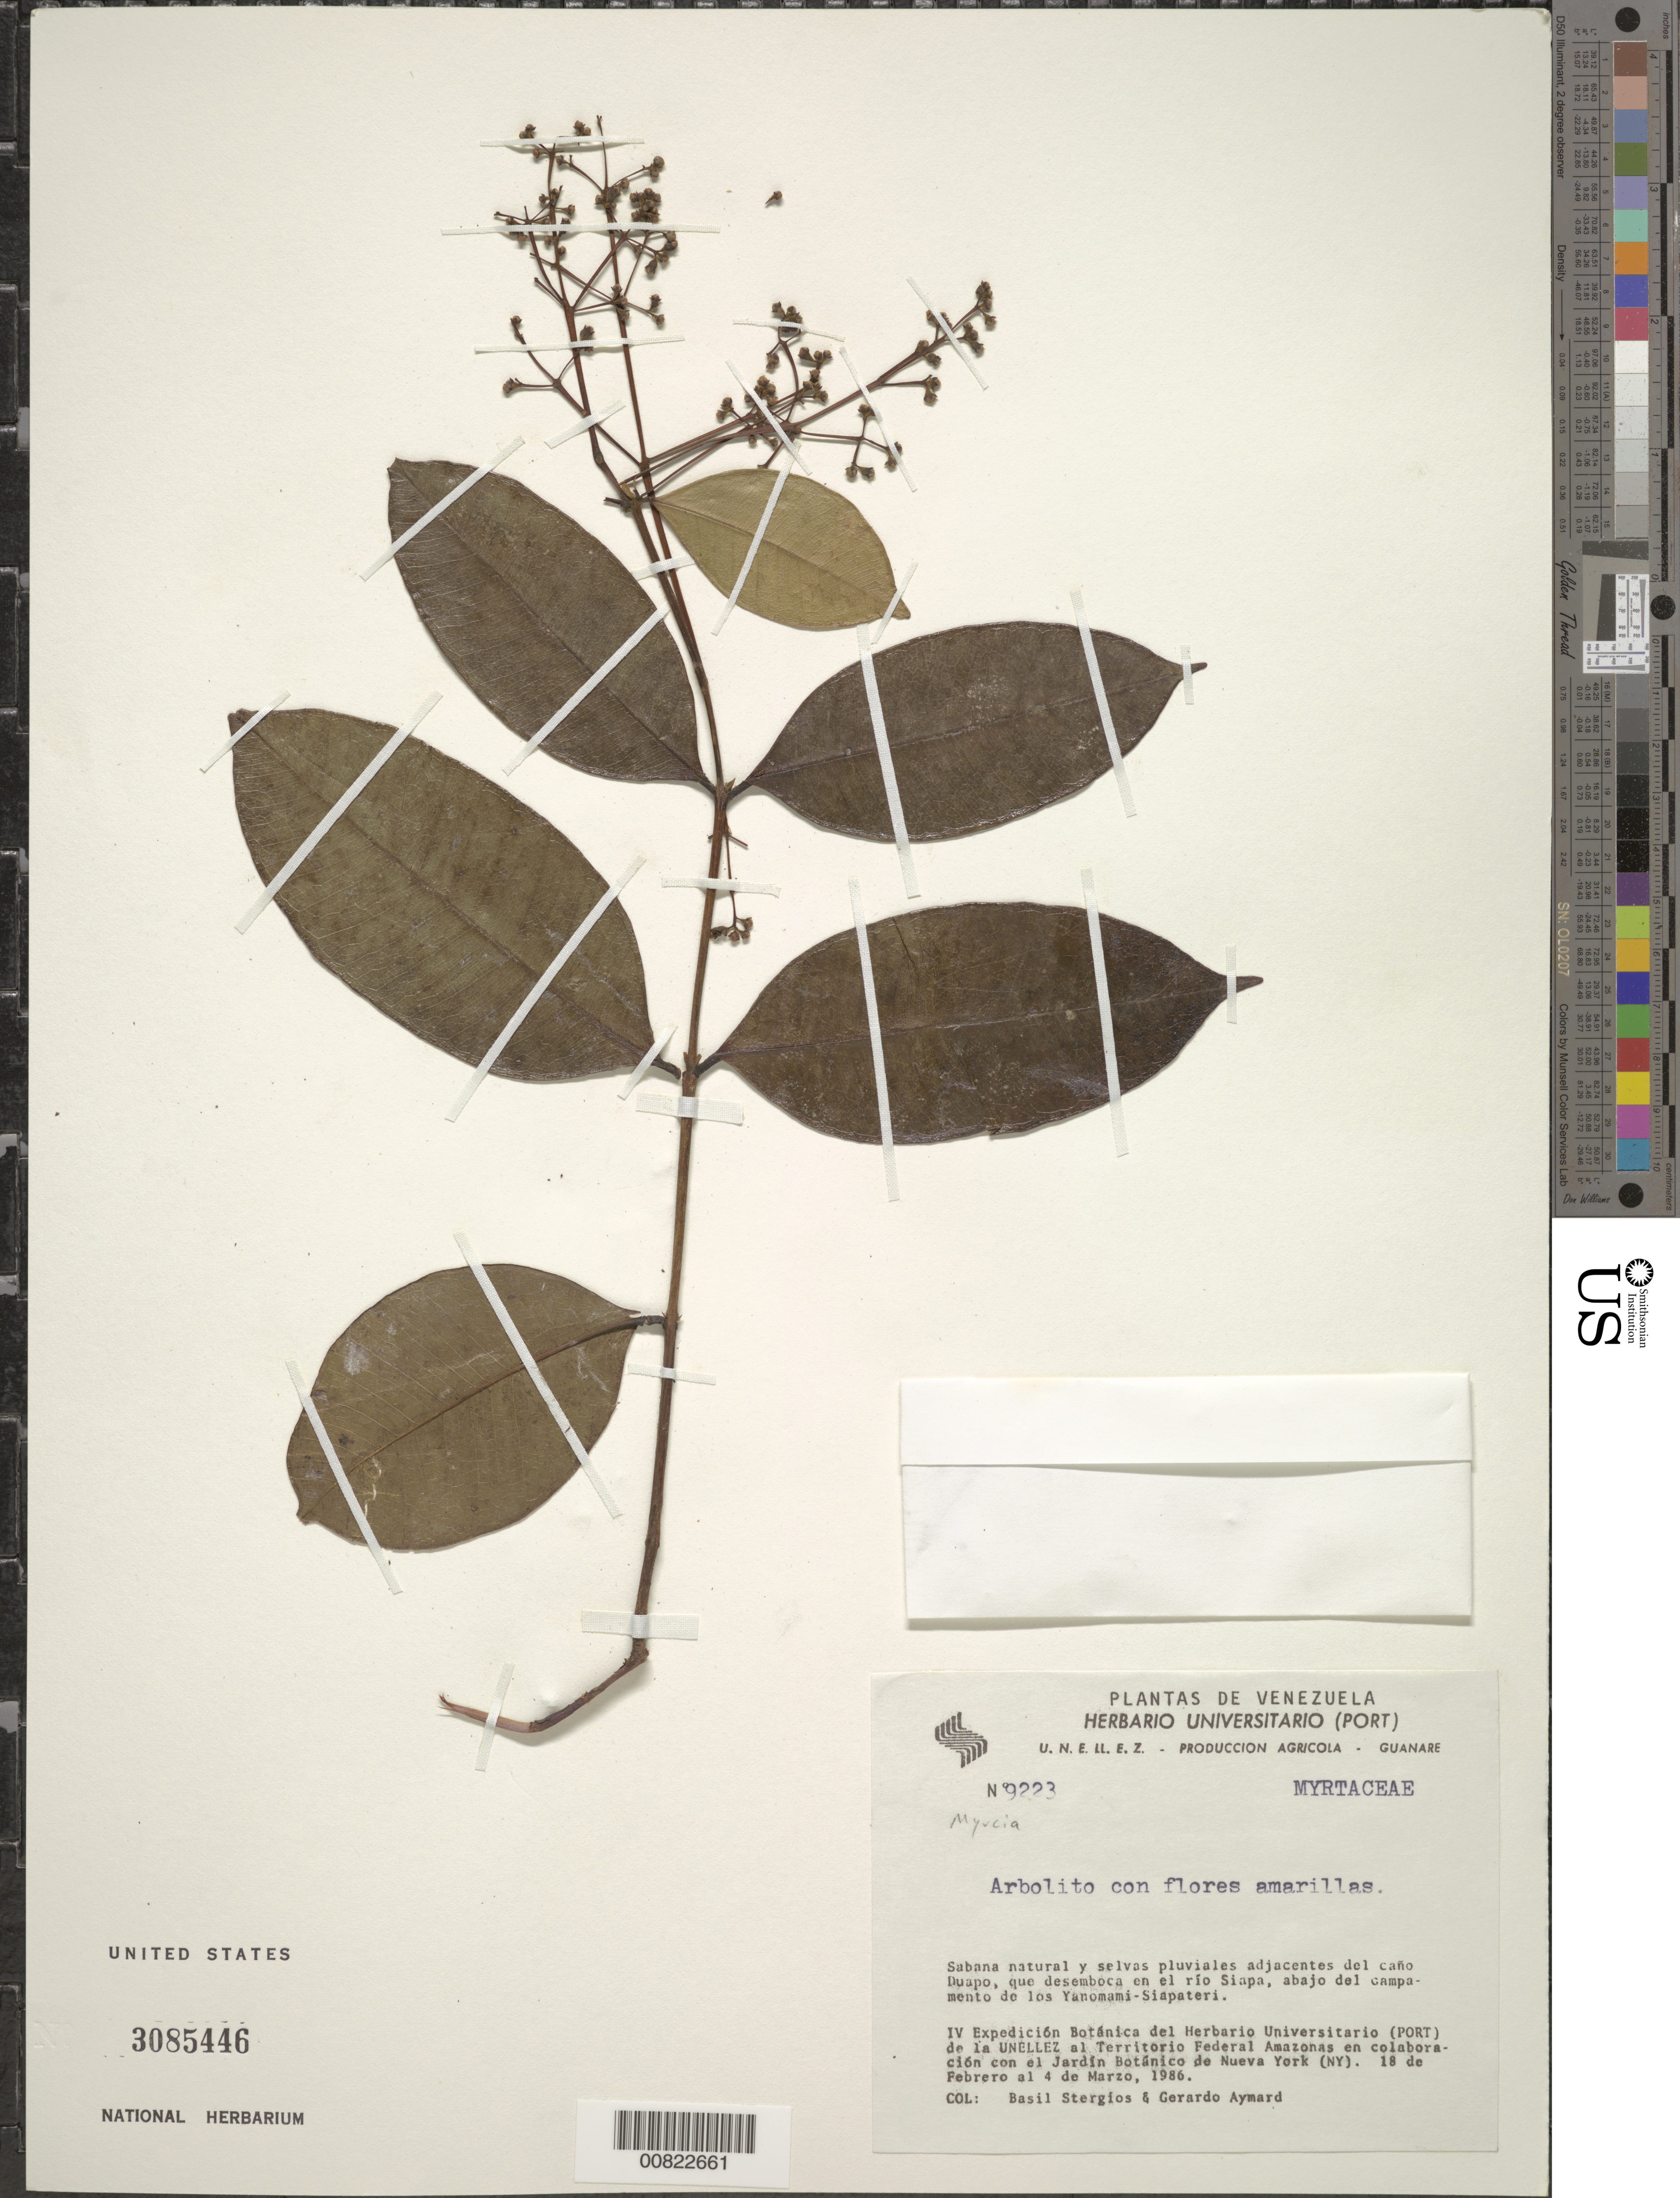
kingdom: Plantae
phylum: Tracheophyta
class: Magnoliopsida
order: Myrtales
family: Myrtaceae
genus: Myrcia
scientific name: Myrcia sp.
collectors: B. G. Stergios & G. A. Aymard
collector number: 9223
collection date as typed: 18-Feb-86 to 4-Mar-86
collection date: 1986-02-18/1986-03-04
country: Venezuela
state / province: Amazonas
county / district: Río Negro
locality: Río Siapa, Caño Duapo, abajo del campamento de los Yanomami-Siapateri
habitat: Sabana natural y selvas pluviales adjacentes del caño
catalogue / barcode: US 3085446